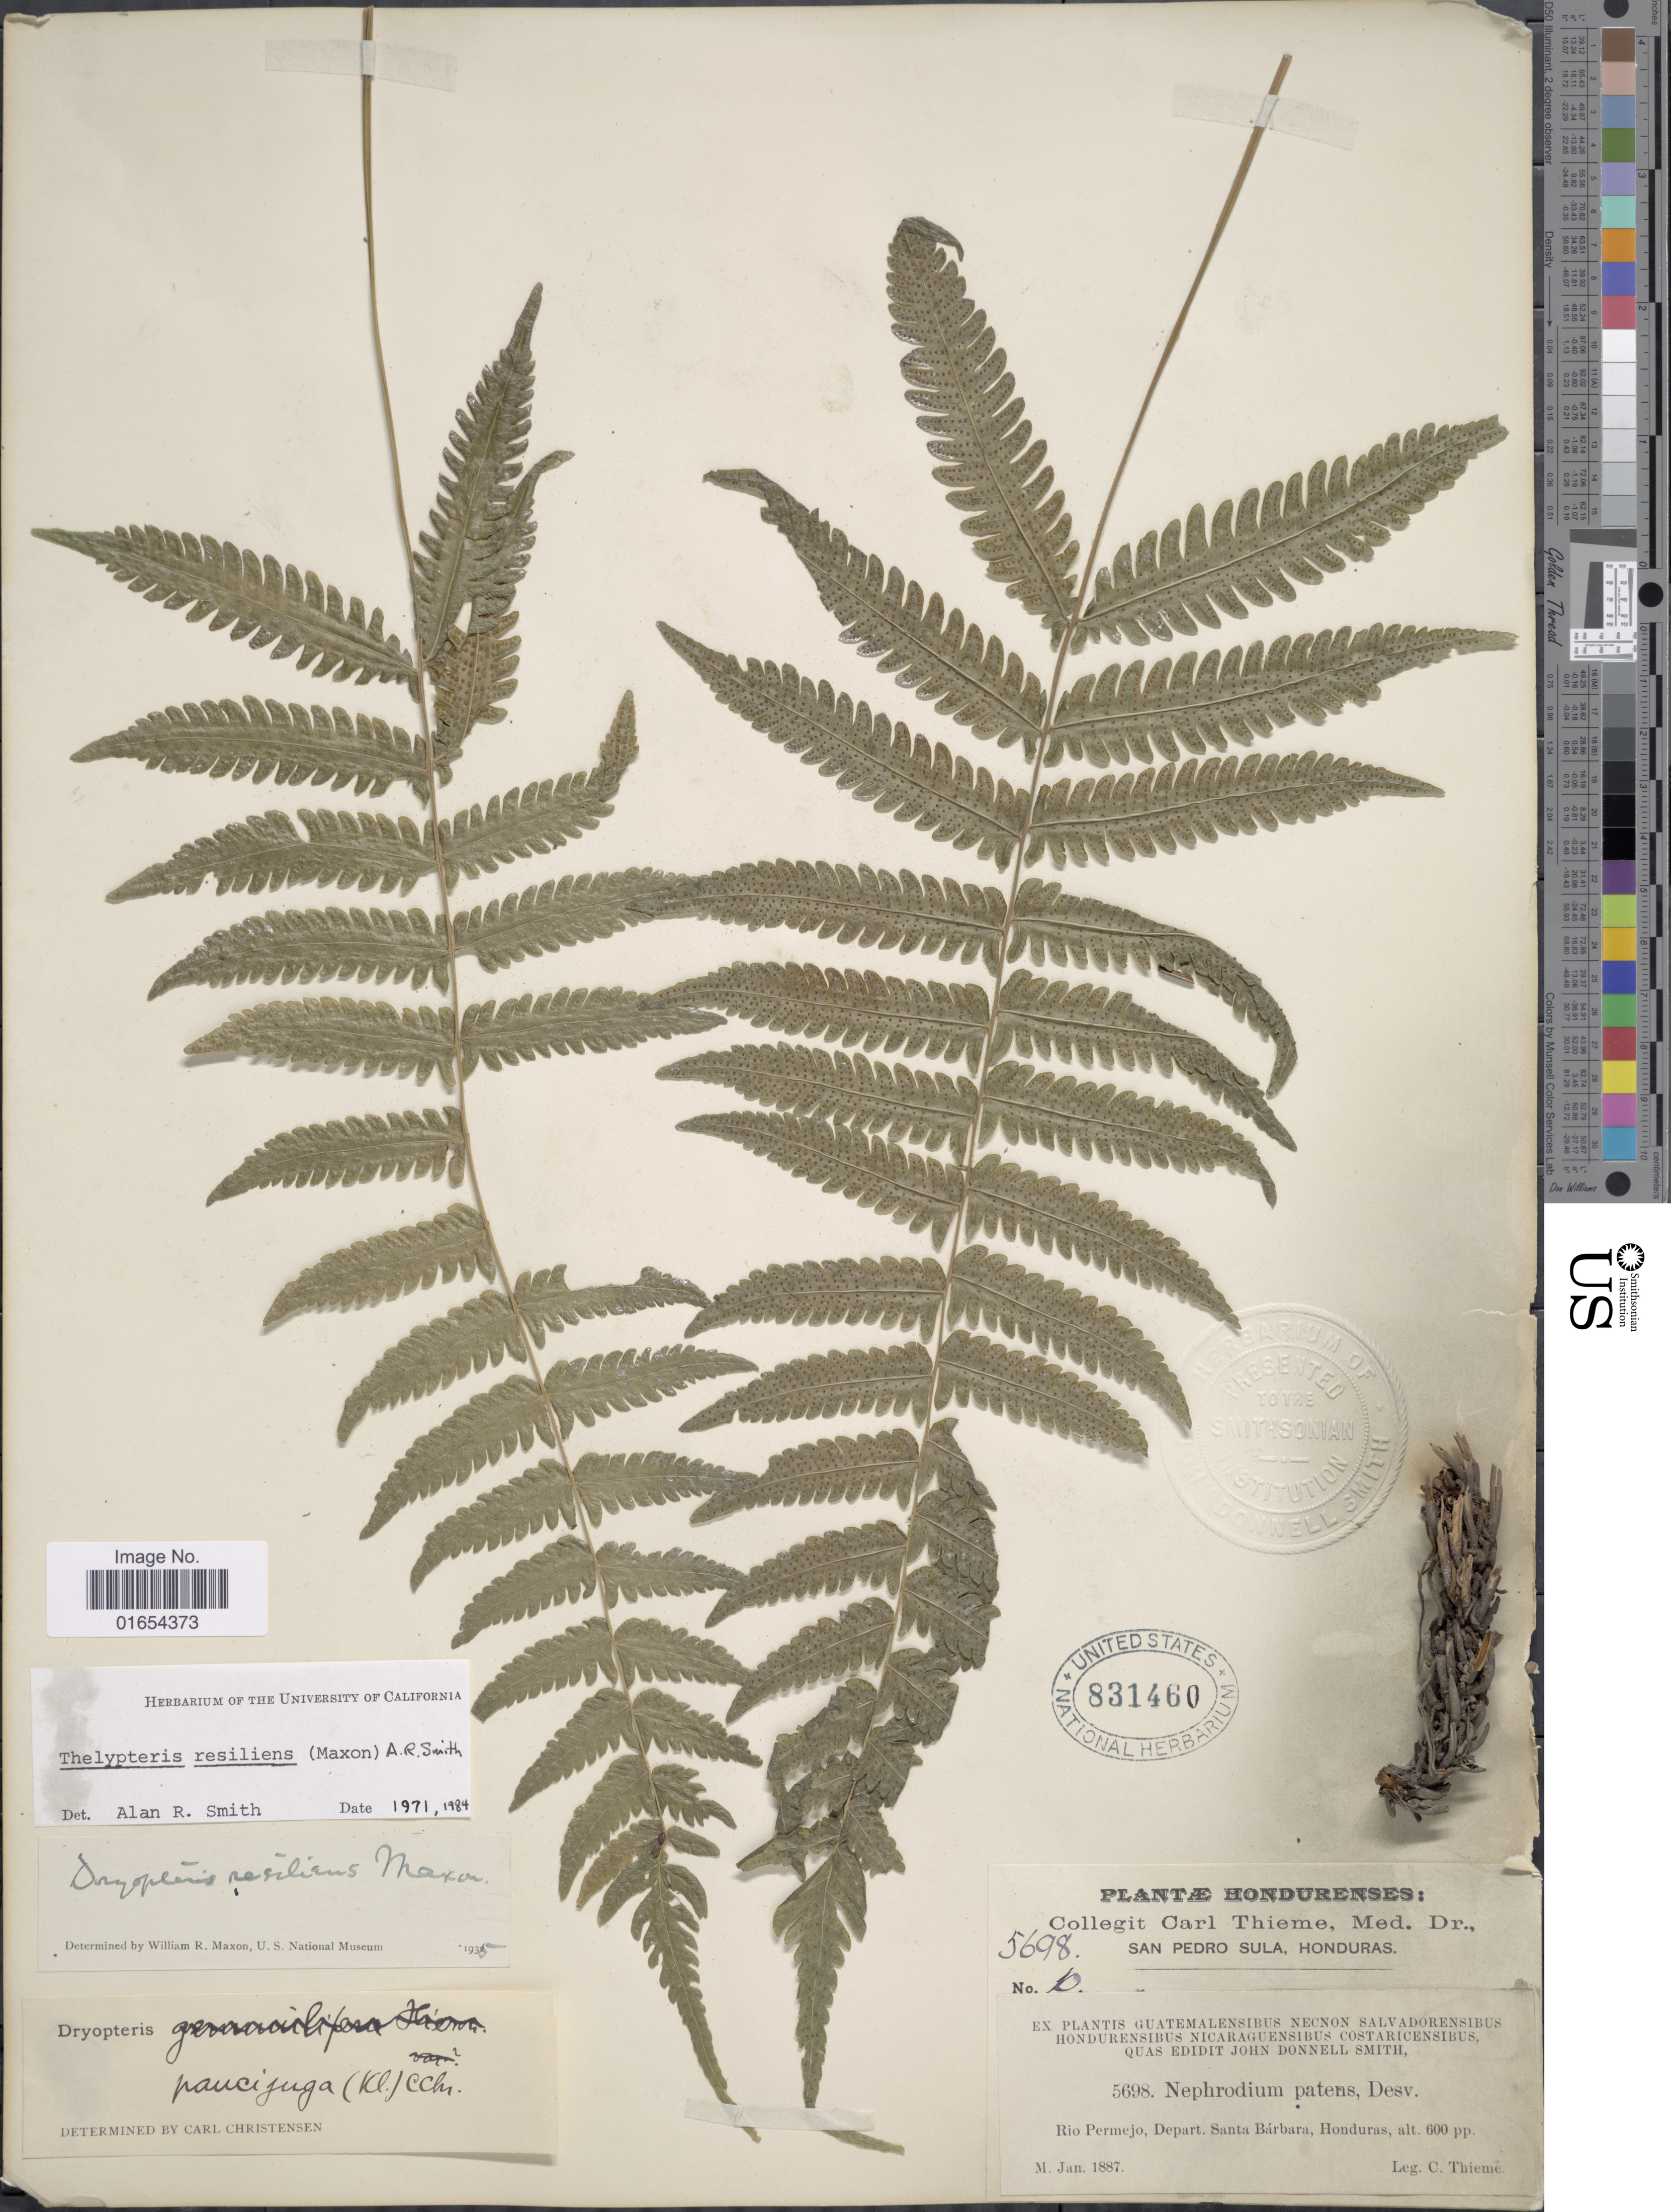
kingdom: Plantae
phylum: Tracheophyta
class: Polypodiopsida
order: Polypodiales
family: Thelypteridaceae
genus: Goniopteris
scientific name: Goniopteris resiliens (Maxon) comb. nov., ined 2015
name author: (Maxon)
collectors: C. Thieme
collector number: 5698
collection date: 1887-01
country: Honduras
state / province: Santa Bárbara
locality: Rio Permejo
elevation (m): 183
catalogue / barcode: US 831460